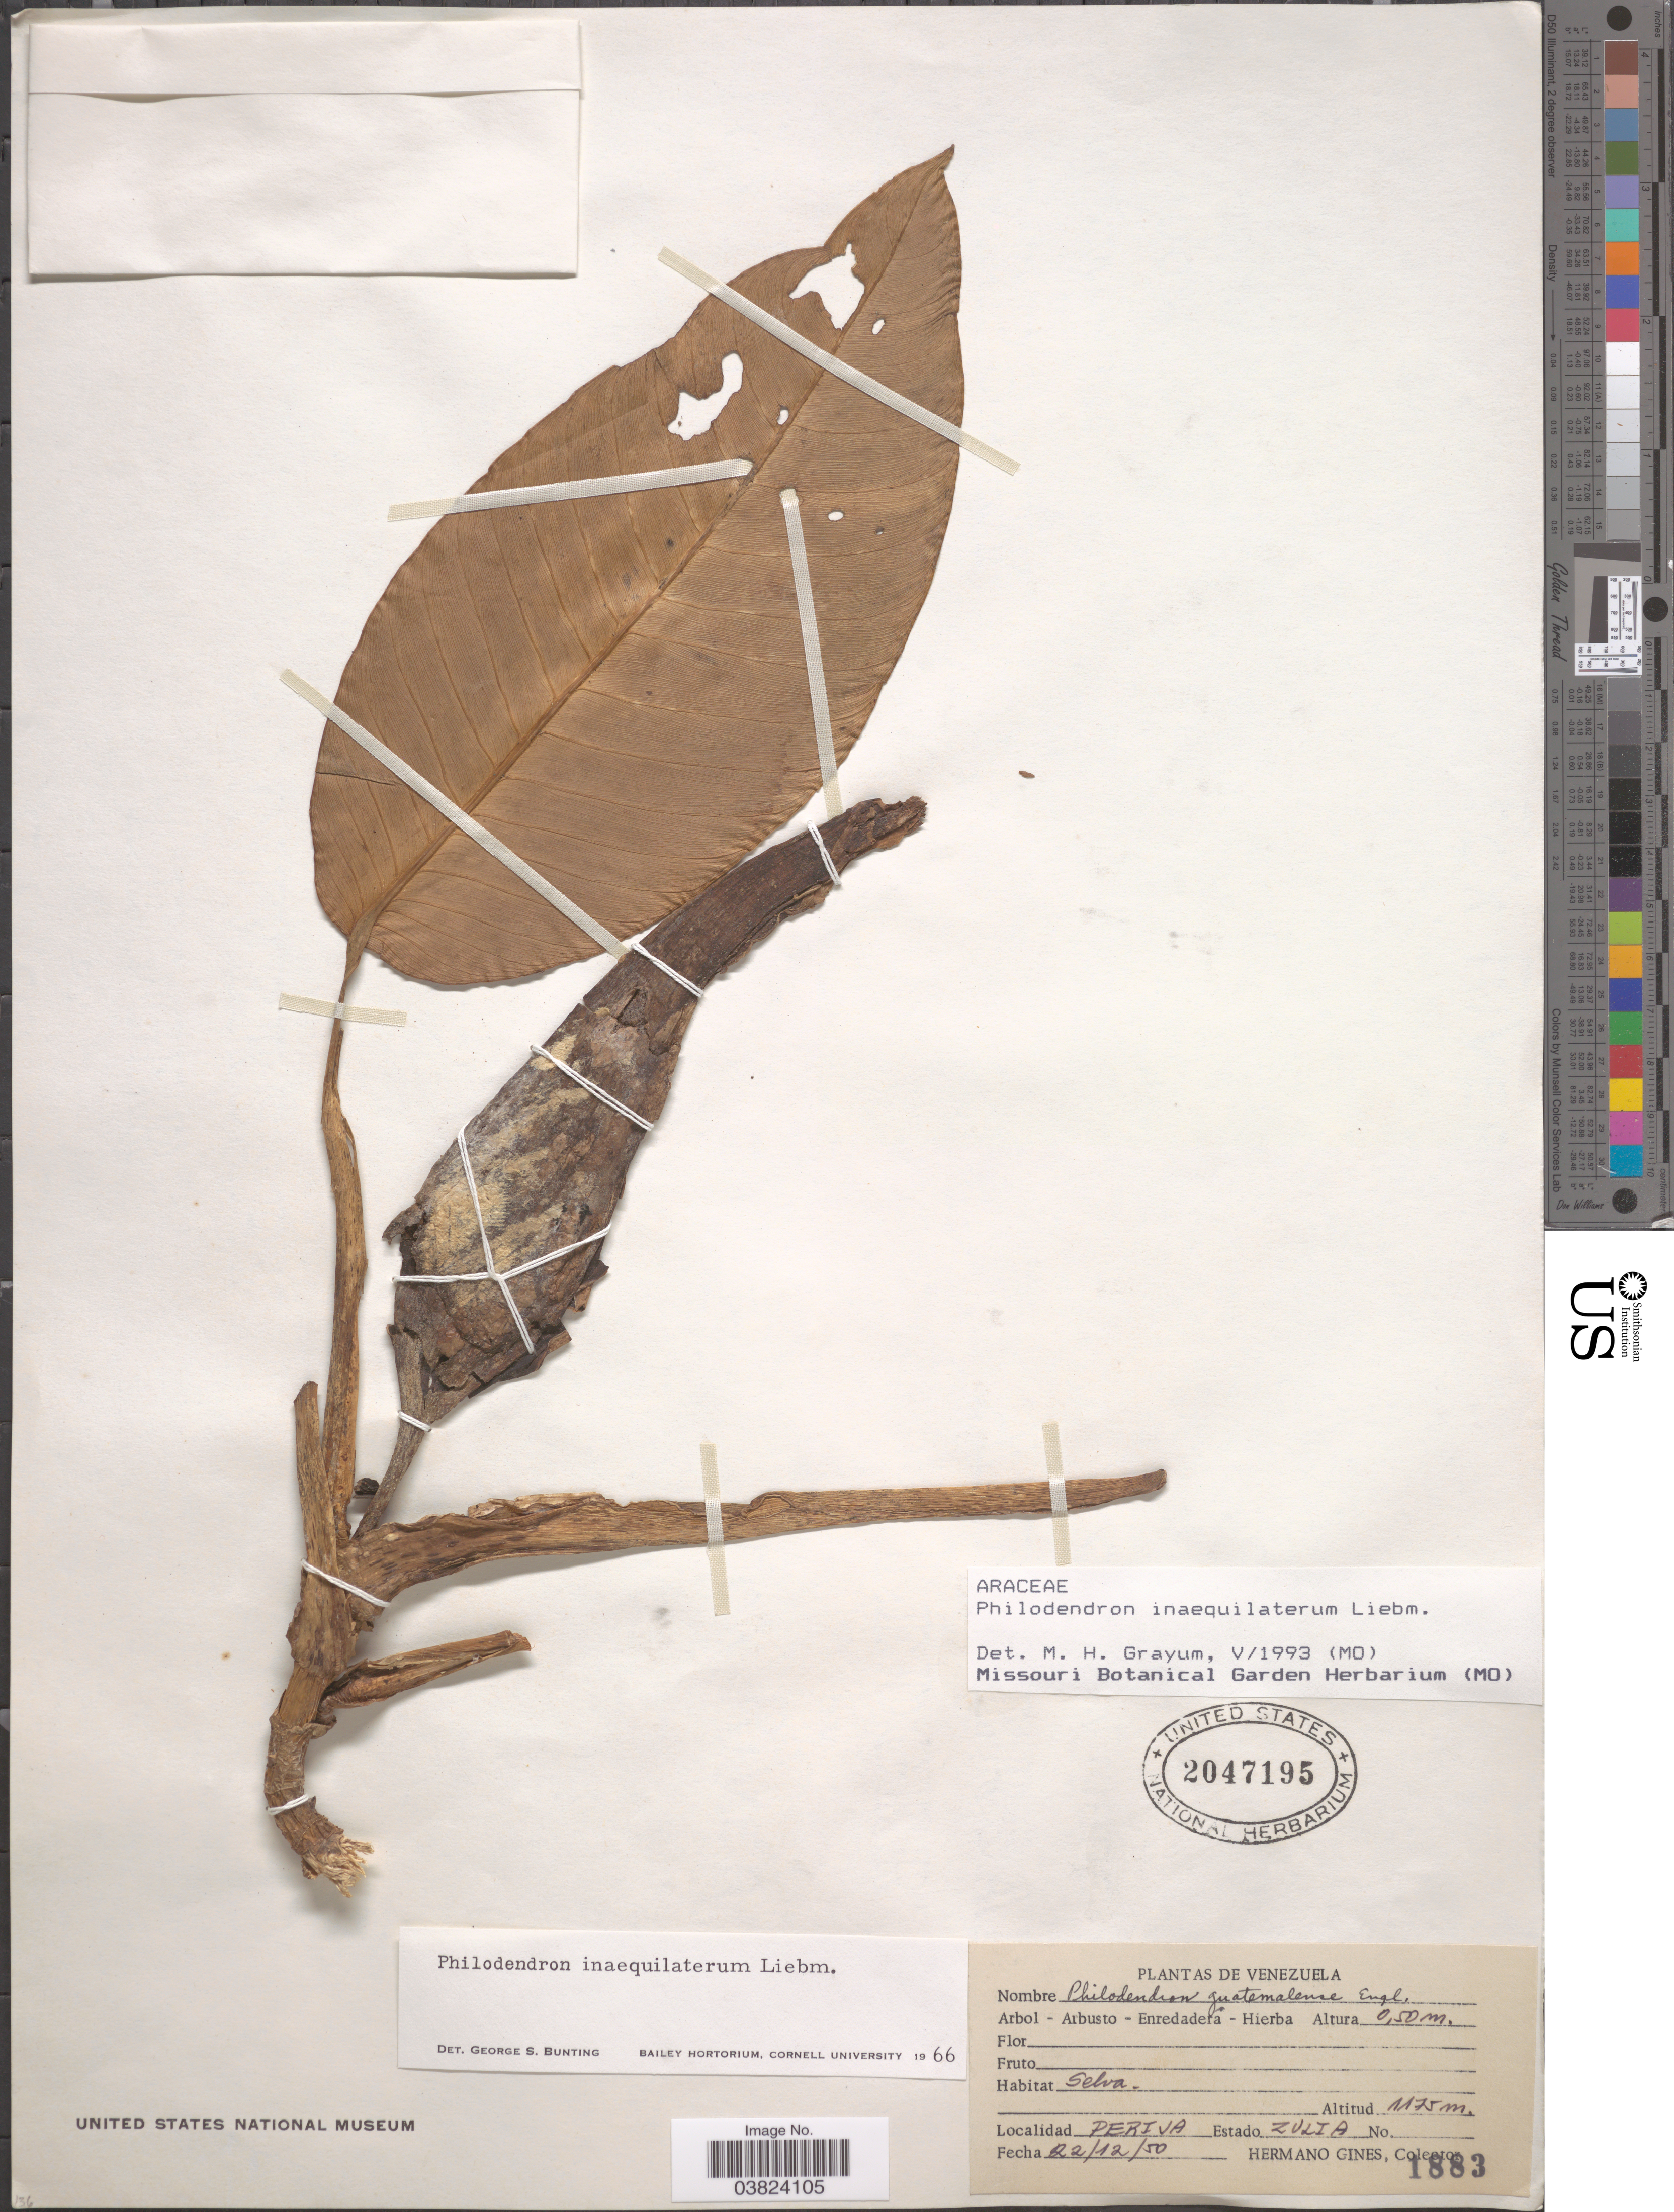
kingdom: Plantae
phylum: Tracheophyta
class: Liliopsida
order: Alismatales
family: Araceae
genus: Philodendron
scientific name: Philodendron inaequilaterum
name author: Liebm.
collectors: Bro. Gines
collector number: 1883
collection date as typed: Transcribed d/m/y: 22/12/50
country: Venezuela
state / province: Zulia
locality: Perija.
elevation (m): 1175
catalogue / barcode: US 2047195